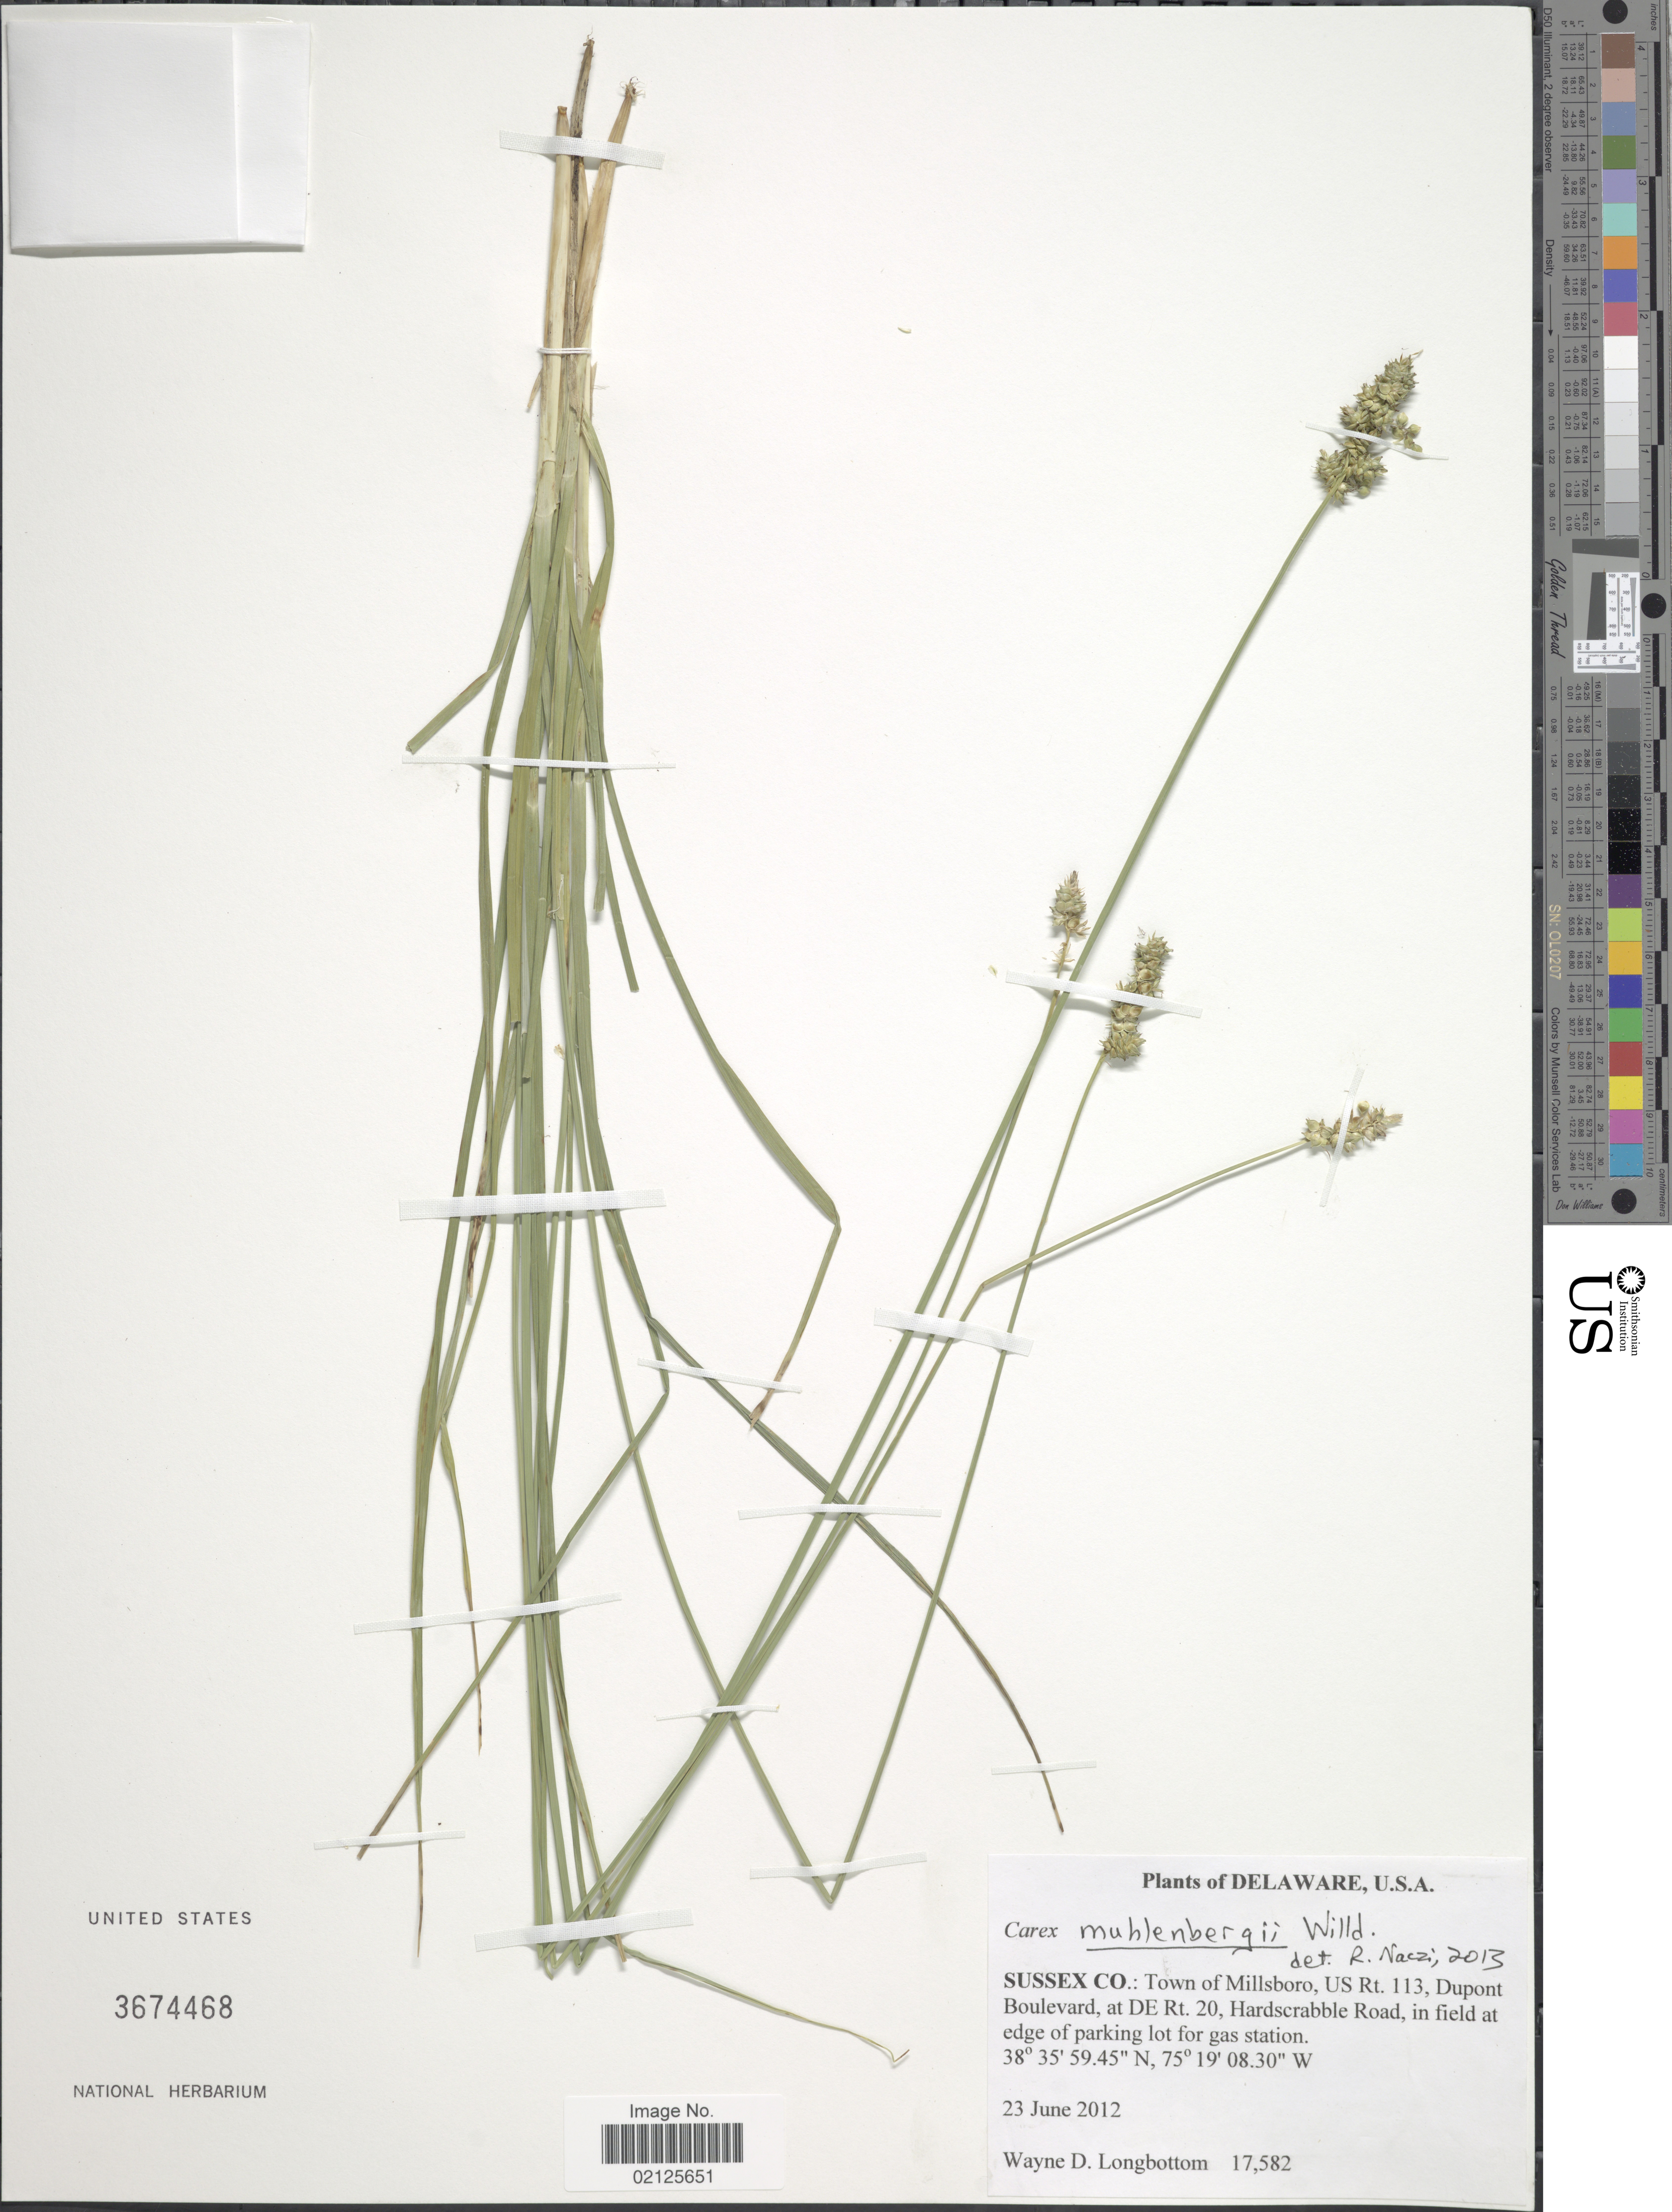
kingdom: Plantae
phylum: Tracheophyta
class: Liliopsida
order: Poales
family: Cyperaceae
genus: Carex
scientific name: Carex muehlenbergii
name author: Willd.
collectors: W. D. Longbottom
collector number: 17582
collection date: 2012-06-23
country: United States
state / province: Delaware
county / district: Sussex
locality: Sussex Co: Town of Millsboro, US Rt. 113, Dupont Boulevard, at DE Rt. 20, Hardscrabble Road, in field at edge of parking lot for gas station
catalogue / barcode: US 3674468